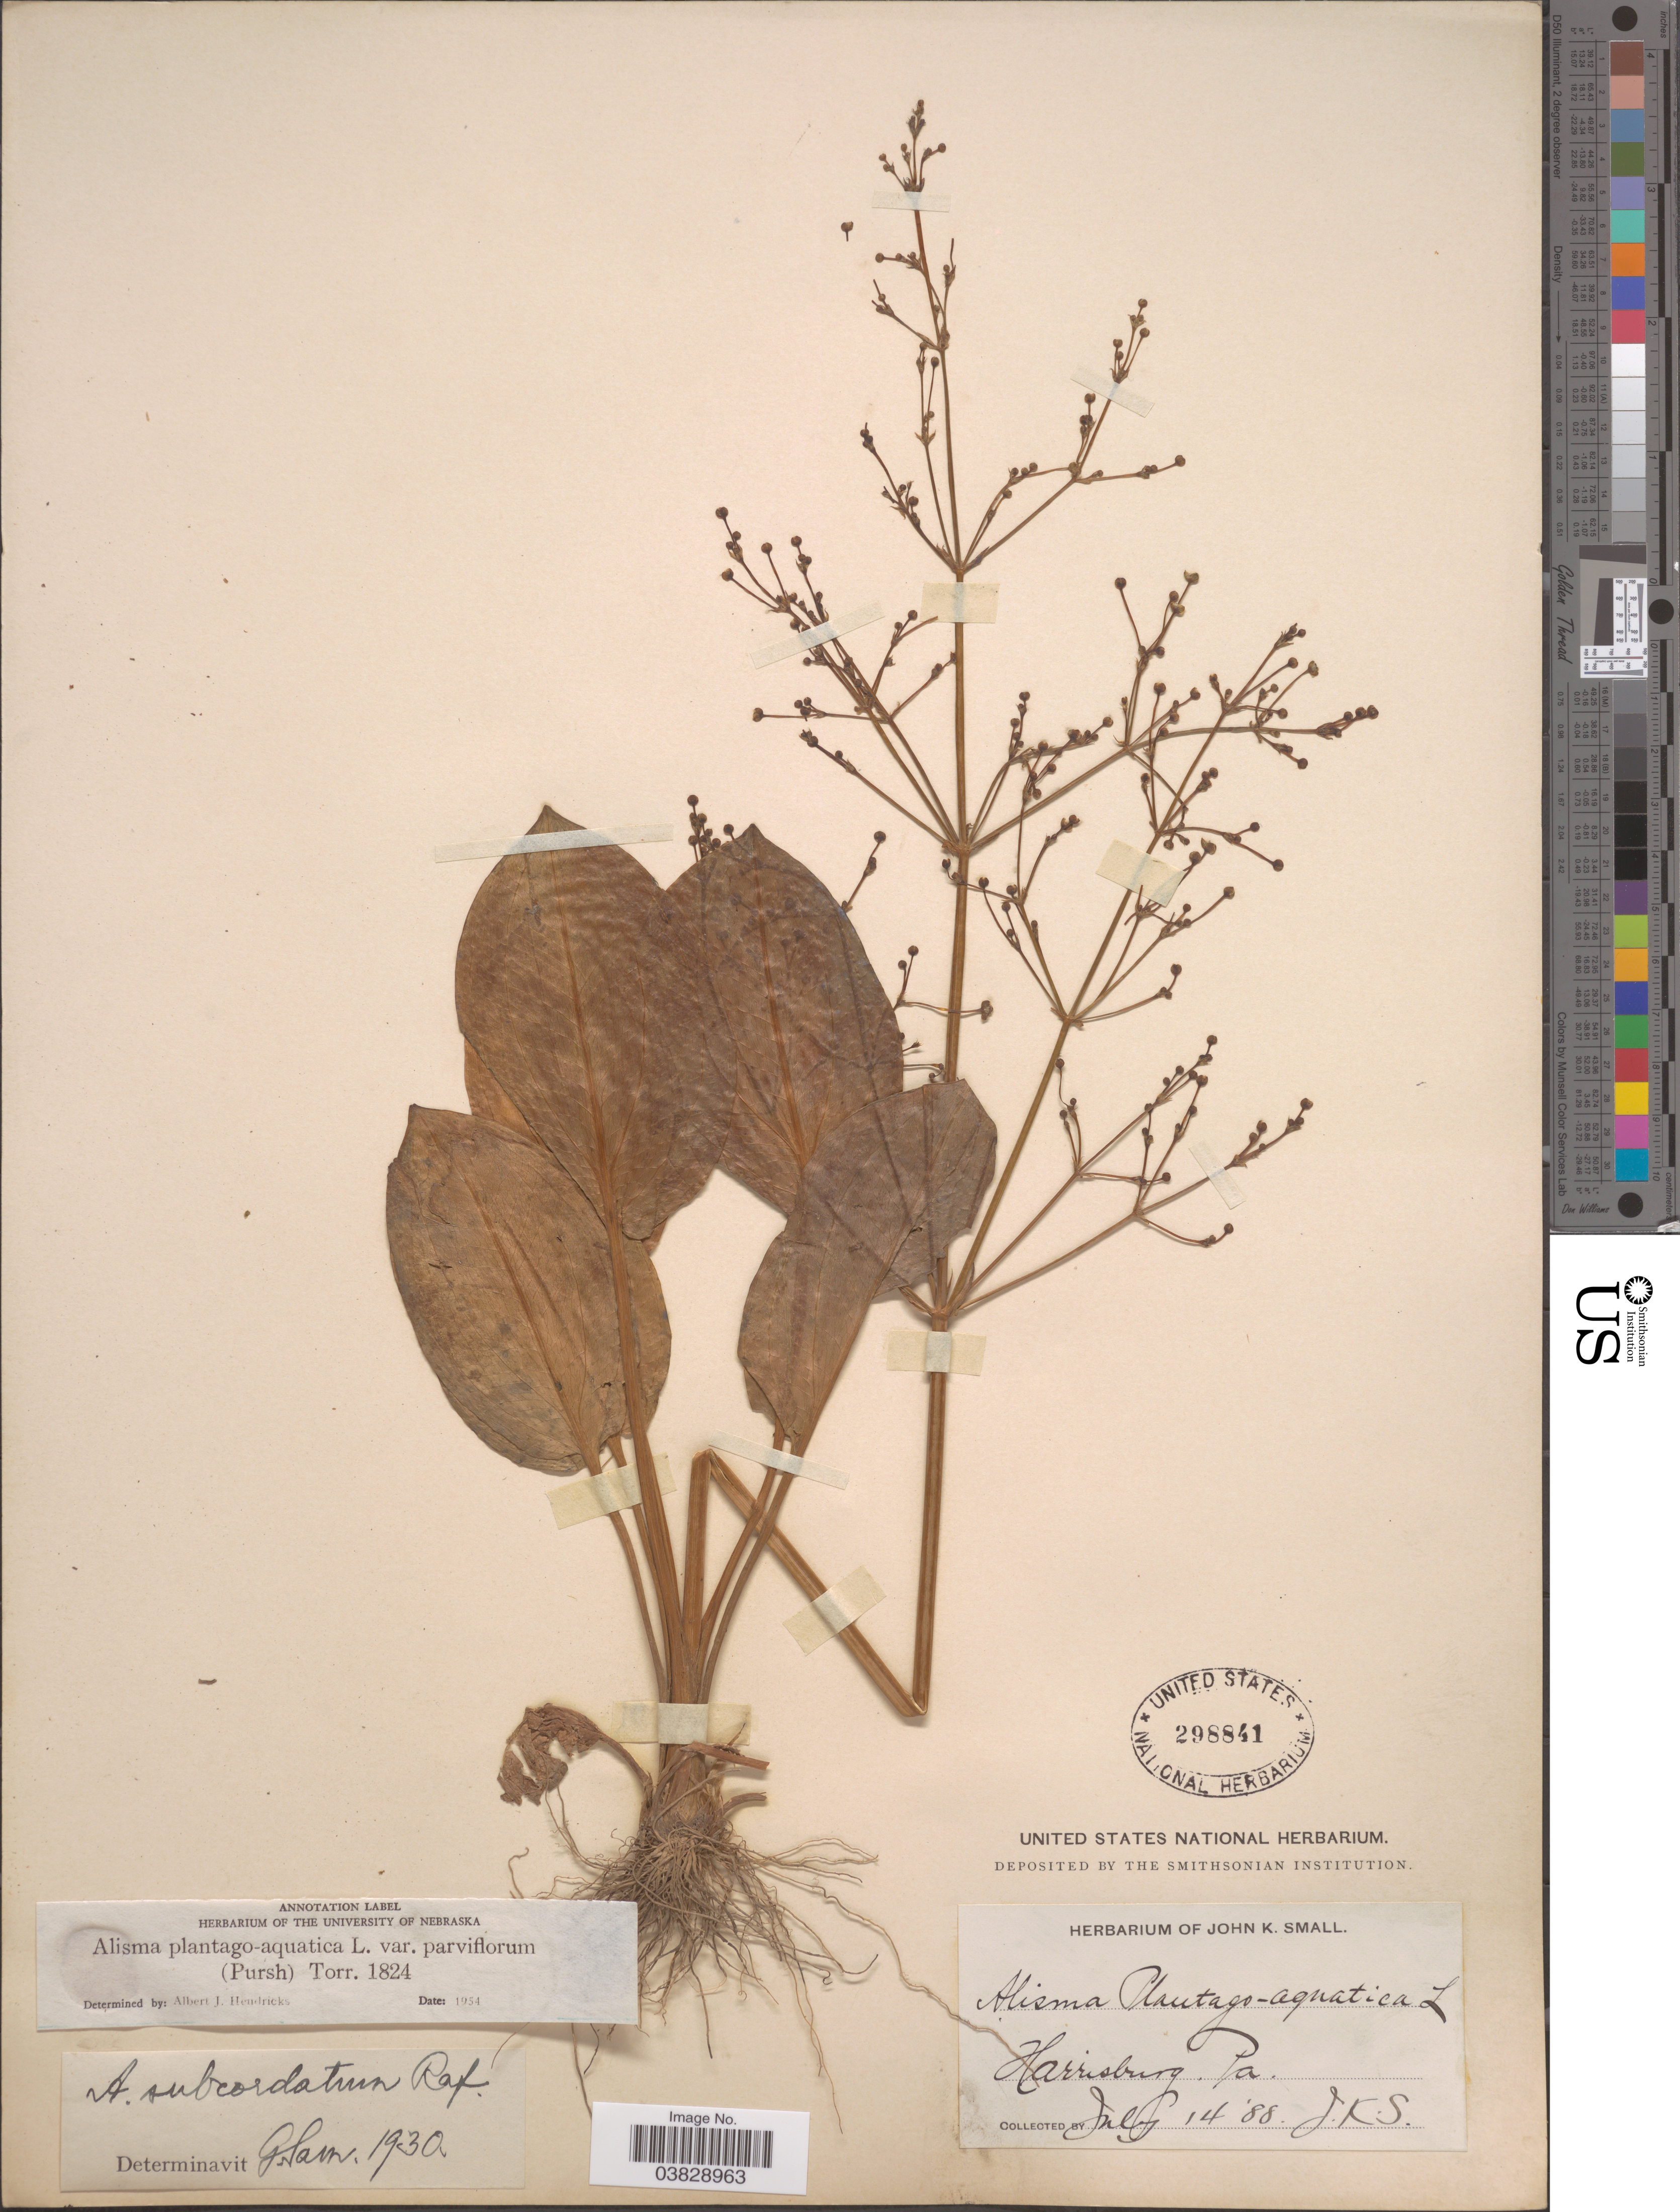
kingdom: Plantae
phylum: Tracheophyta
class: Liliopsida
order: Alismatales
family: Alismataceae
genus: Alisma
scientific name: Alisma plantago-aquatica var. parviflorum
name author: (Pursh) Torr.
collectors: J. K. Small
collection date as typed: Transcribed d/m/y: 14/7/88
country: United States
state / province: Pennsylvania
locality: Harrisburg.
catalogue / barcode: US 298841